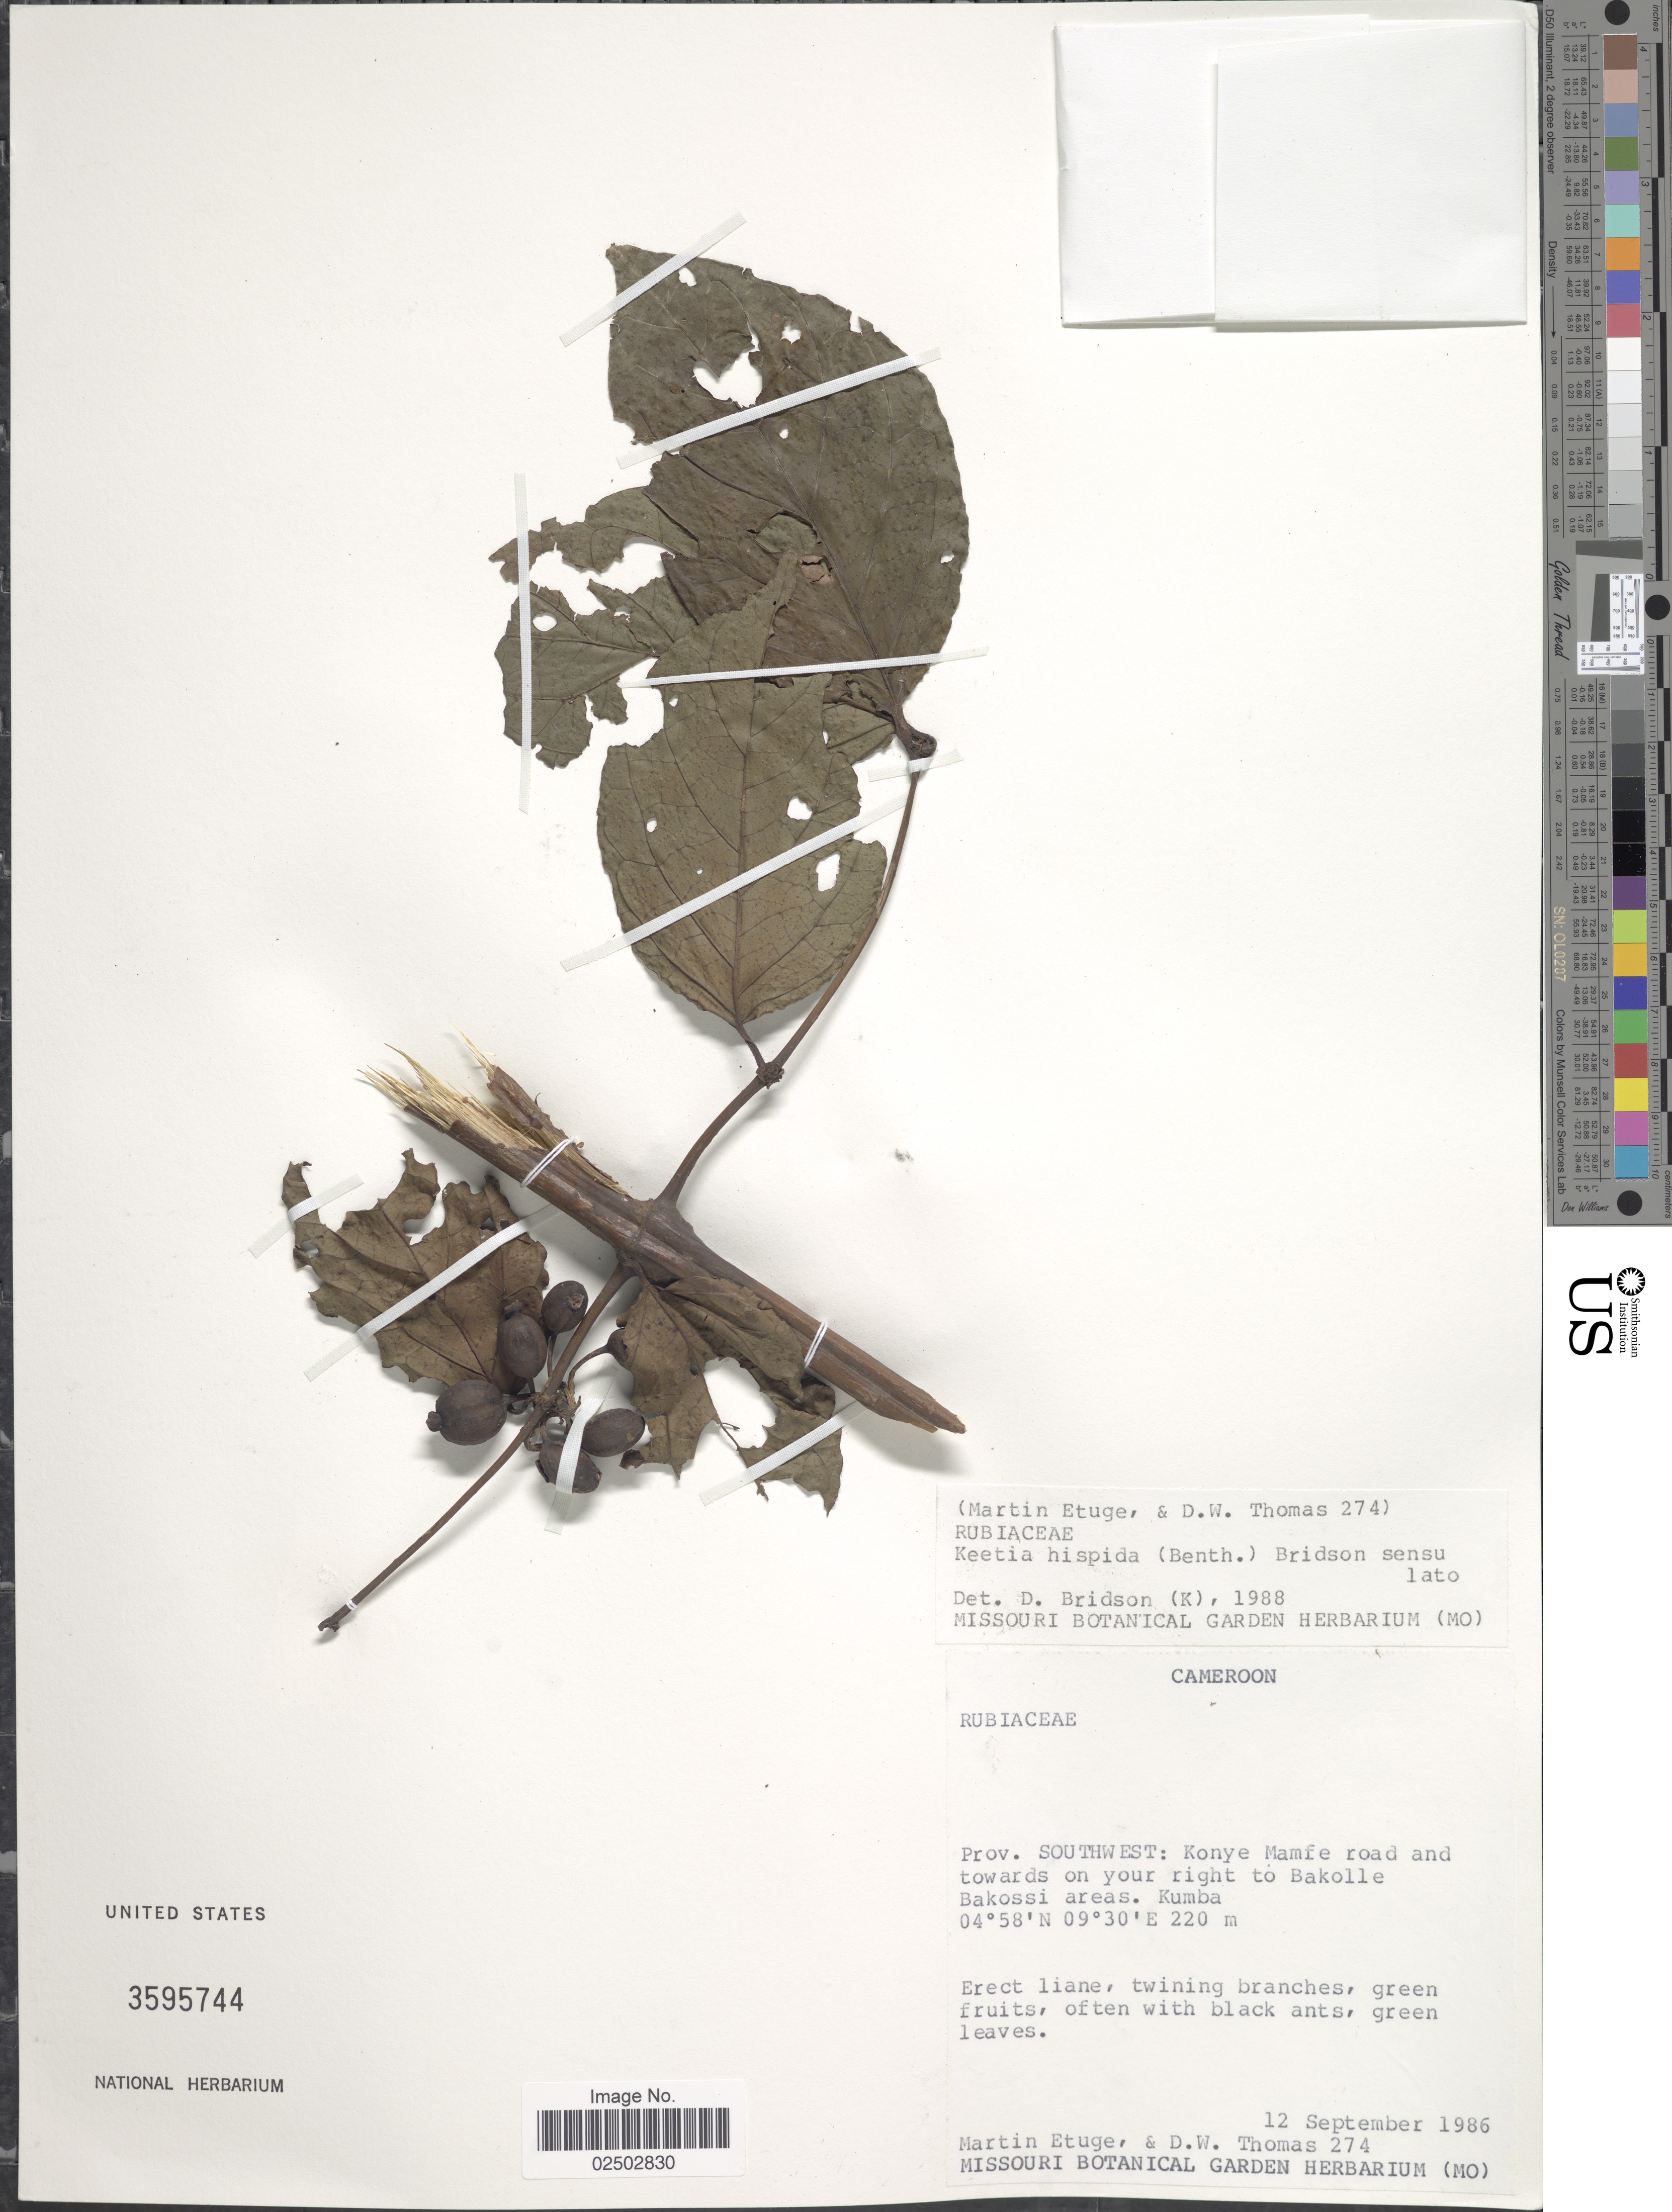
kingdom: Plantae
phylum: Tracheophyta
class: Magnoliopsida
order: Gentianales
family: Rubiaceae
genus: Keetia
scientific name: Keetia hispida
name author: (Benth.) Bridson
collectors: M. Etuge & D. W. Thomas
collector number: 274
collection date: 1986-09-12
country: Cameroon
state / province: Sud-Ouest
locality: Prov. Southwest: Konye Mamfe road and towards on your right to Bakolle Bakossi areas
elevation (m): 220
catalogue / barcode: US 3595744